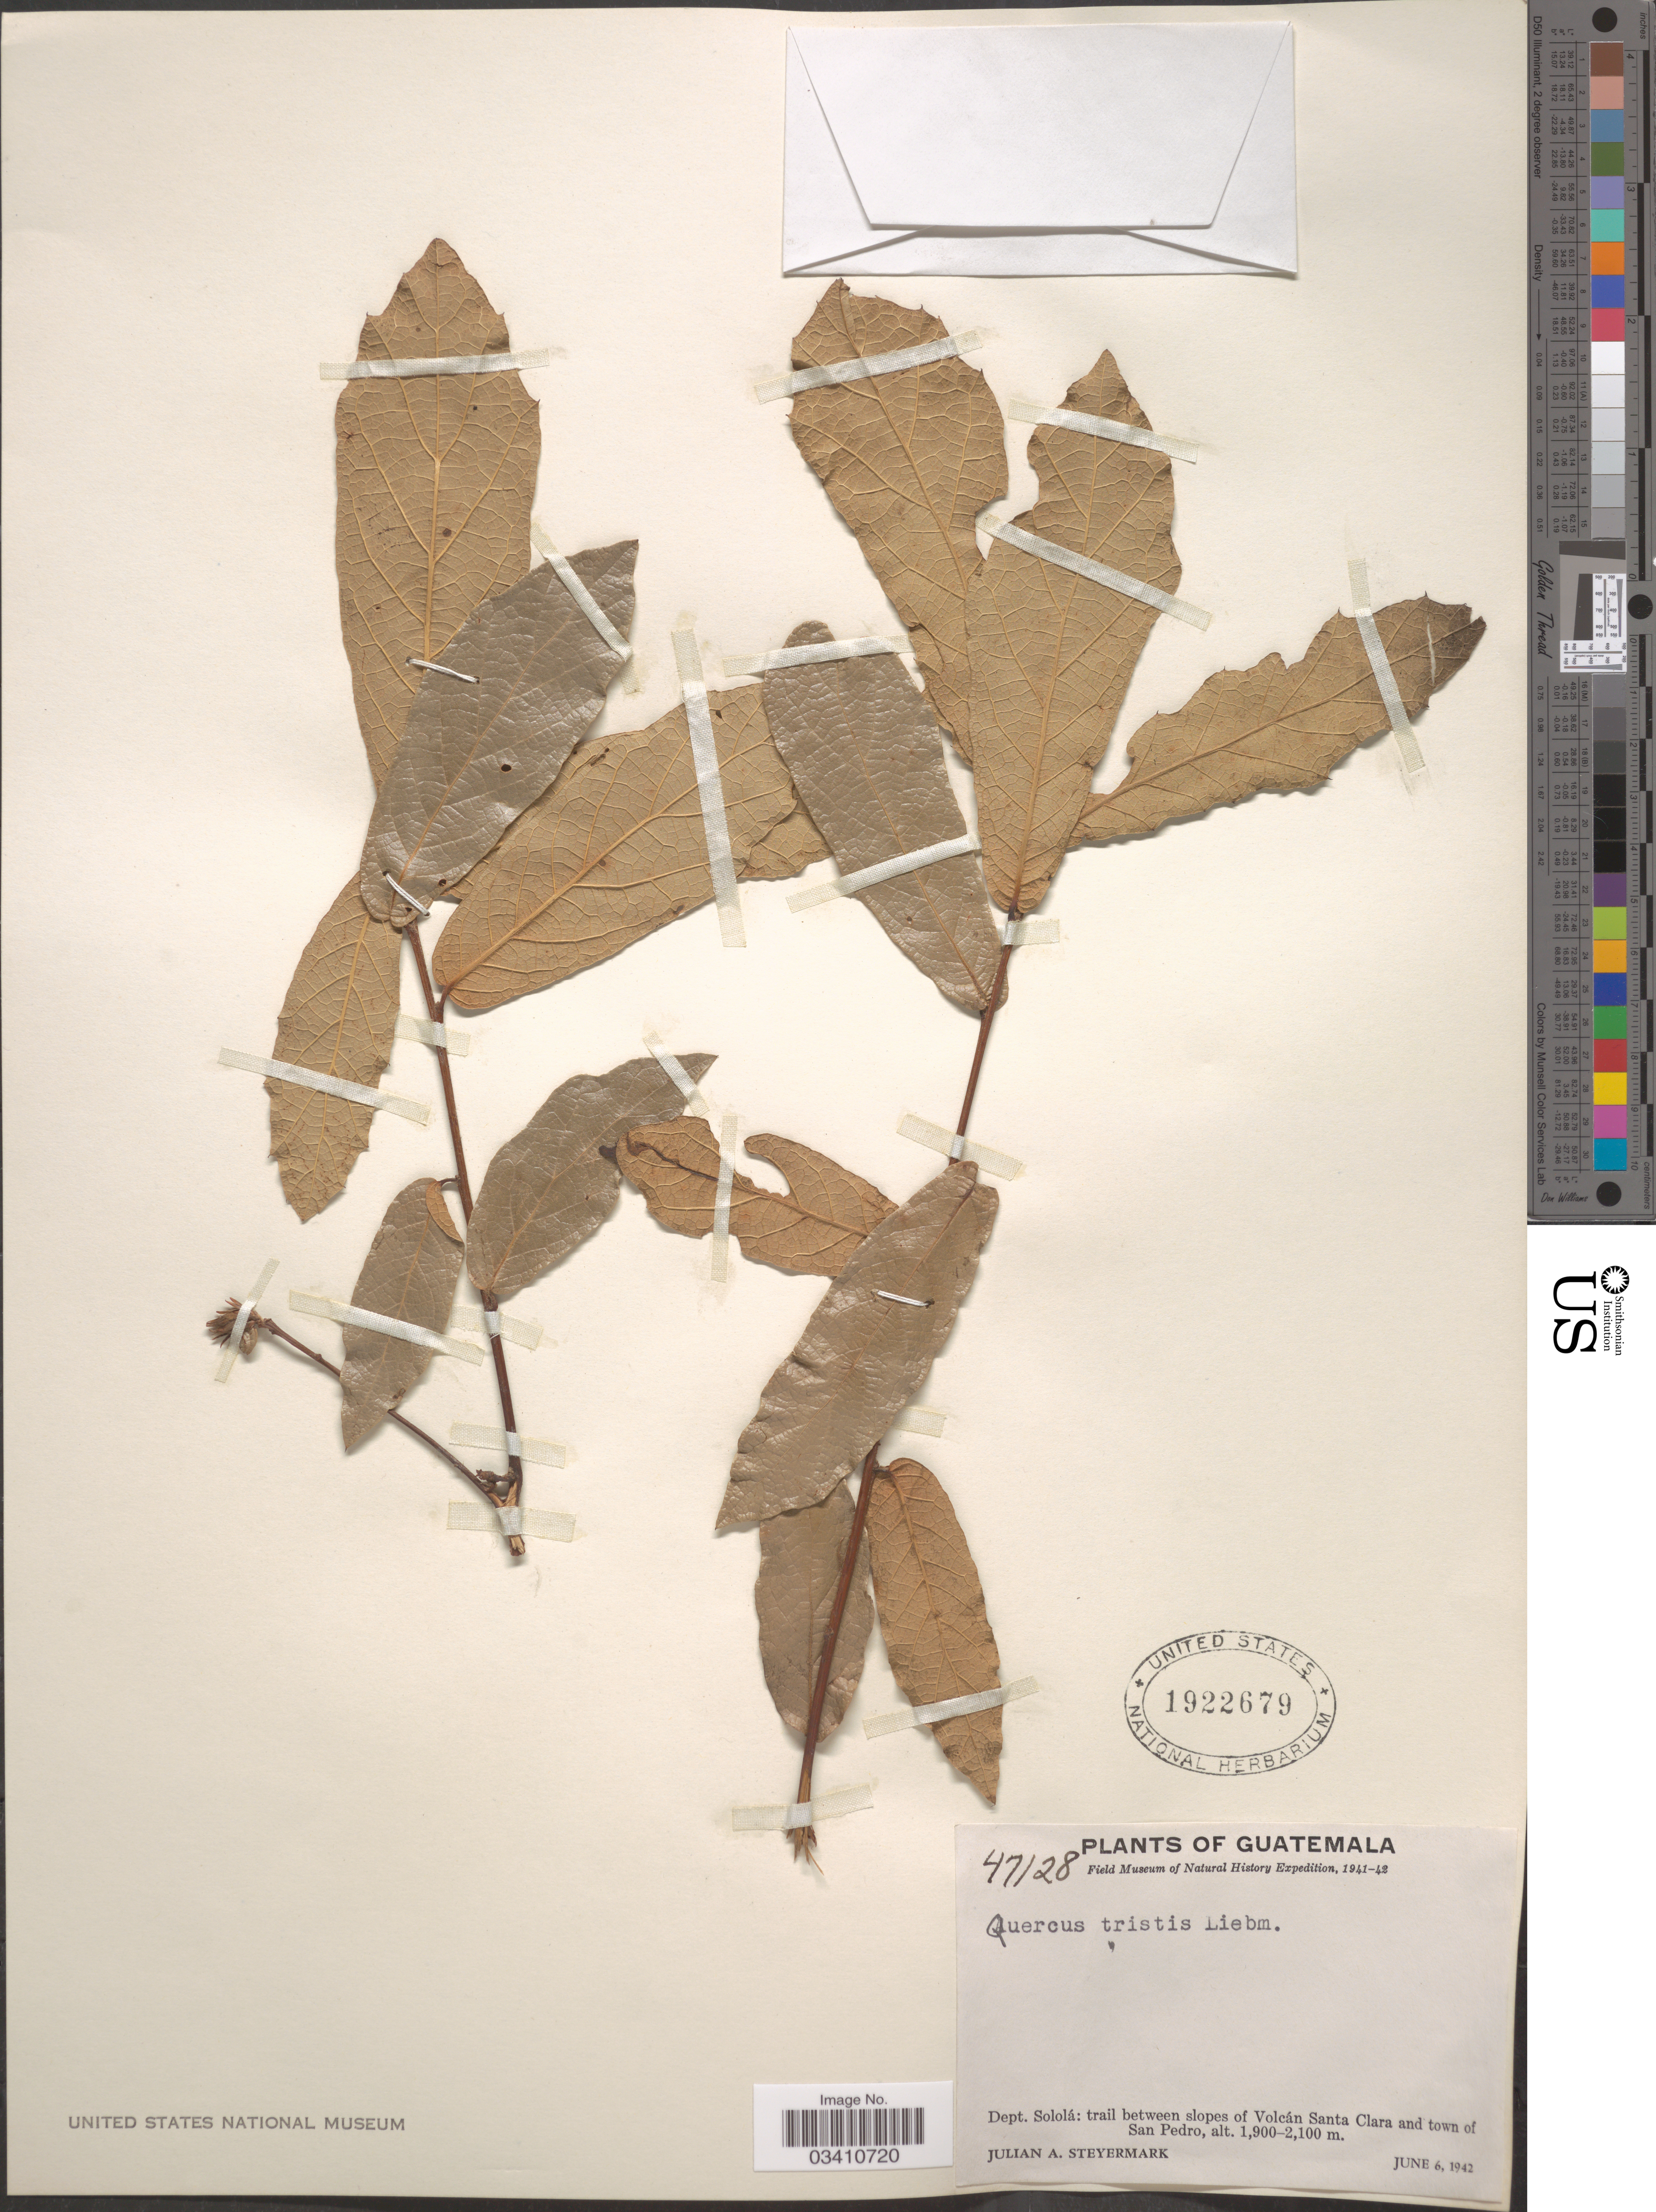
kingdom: Plantae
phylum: Tracheophyta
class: Magnoliopsida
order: Fagales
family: Fagaceae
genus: Quercus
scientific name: Quercus tristis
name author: Liebm.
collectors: J. Steyermark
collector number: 47128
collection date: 1942-06-06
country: Guatemala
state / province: Sololá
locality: Dept. Sololá: trail between slopes of Volcán Santa Clara and town of San Pedro.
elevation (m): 1900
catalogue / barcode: US 1922679